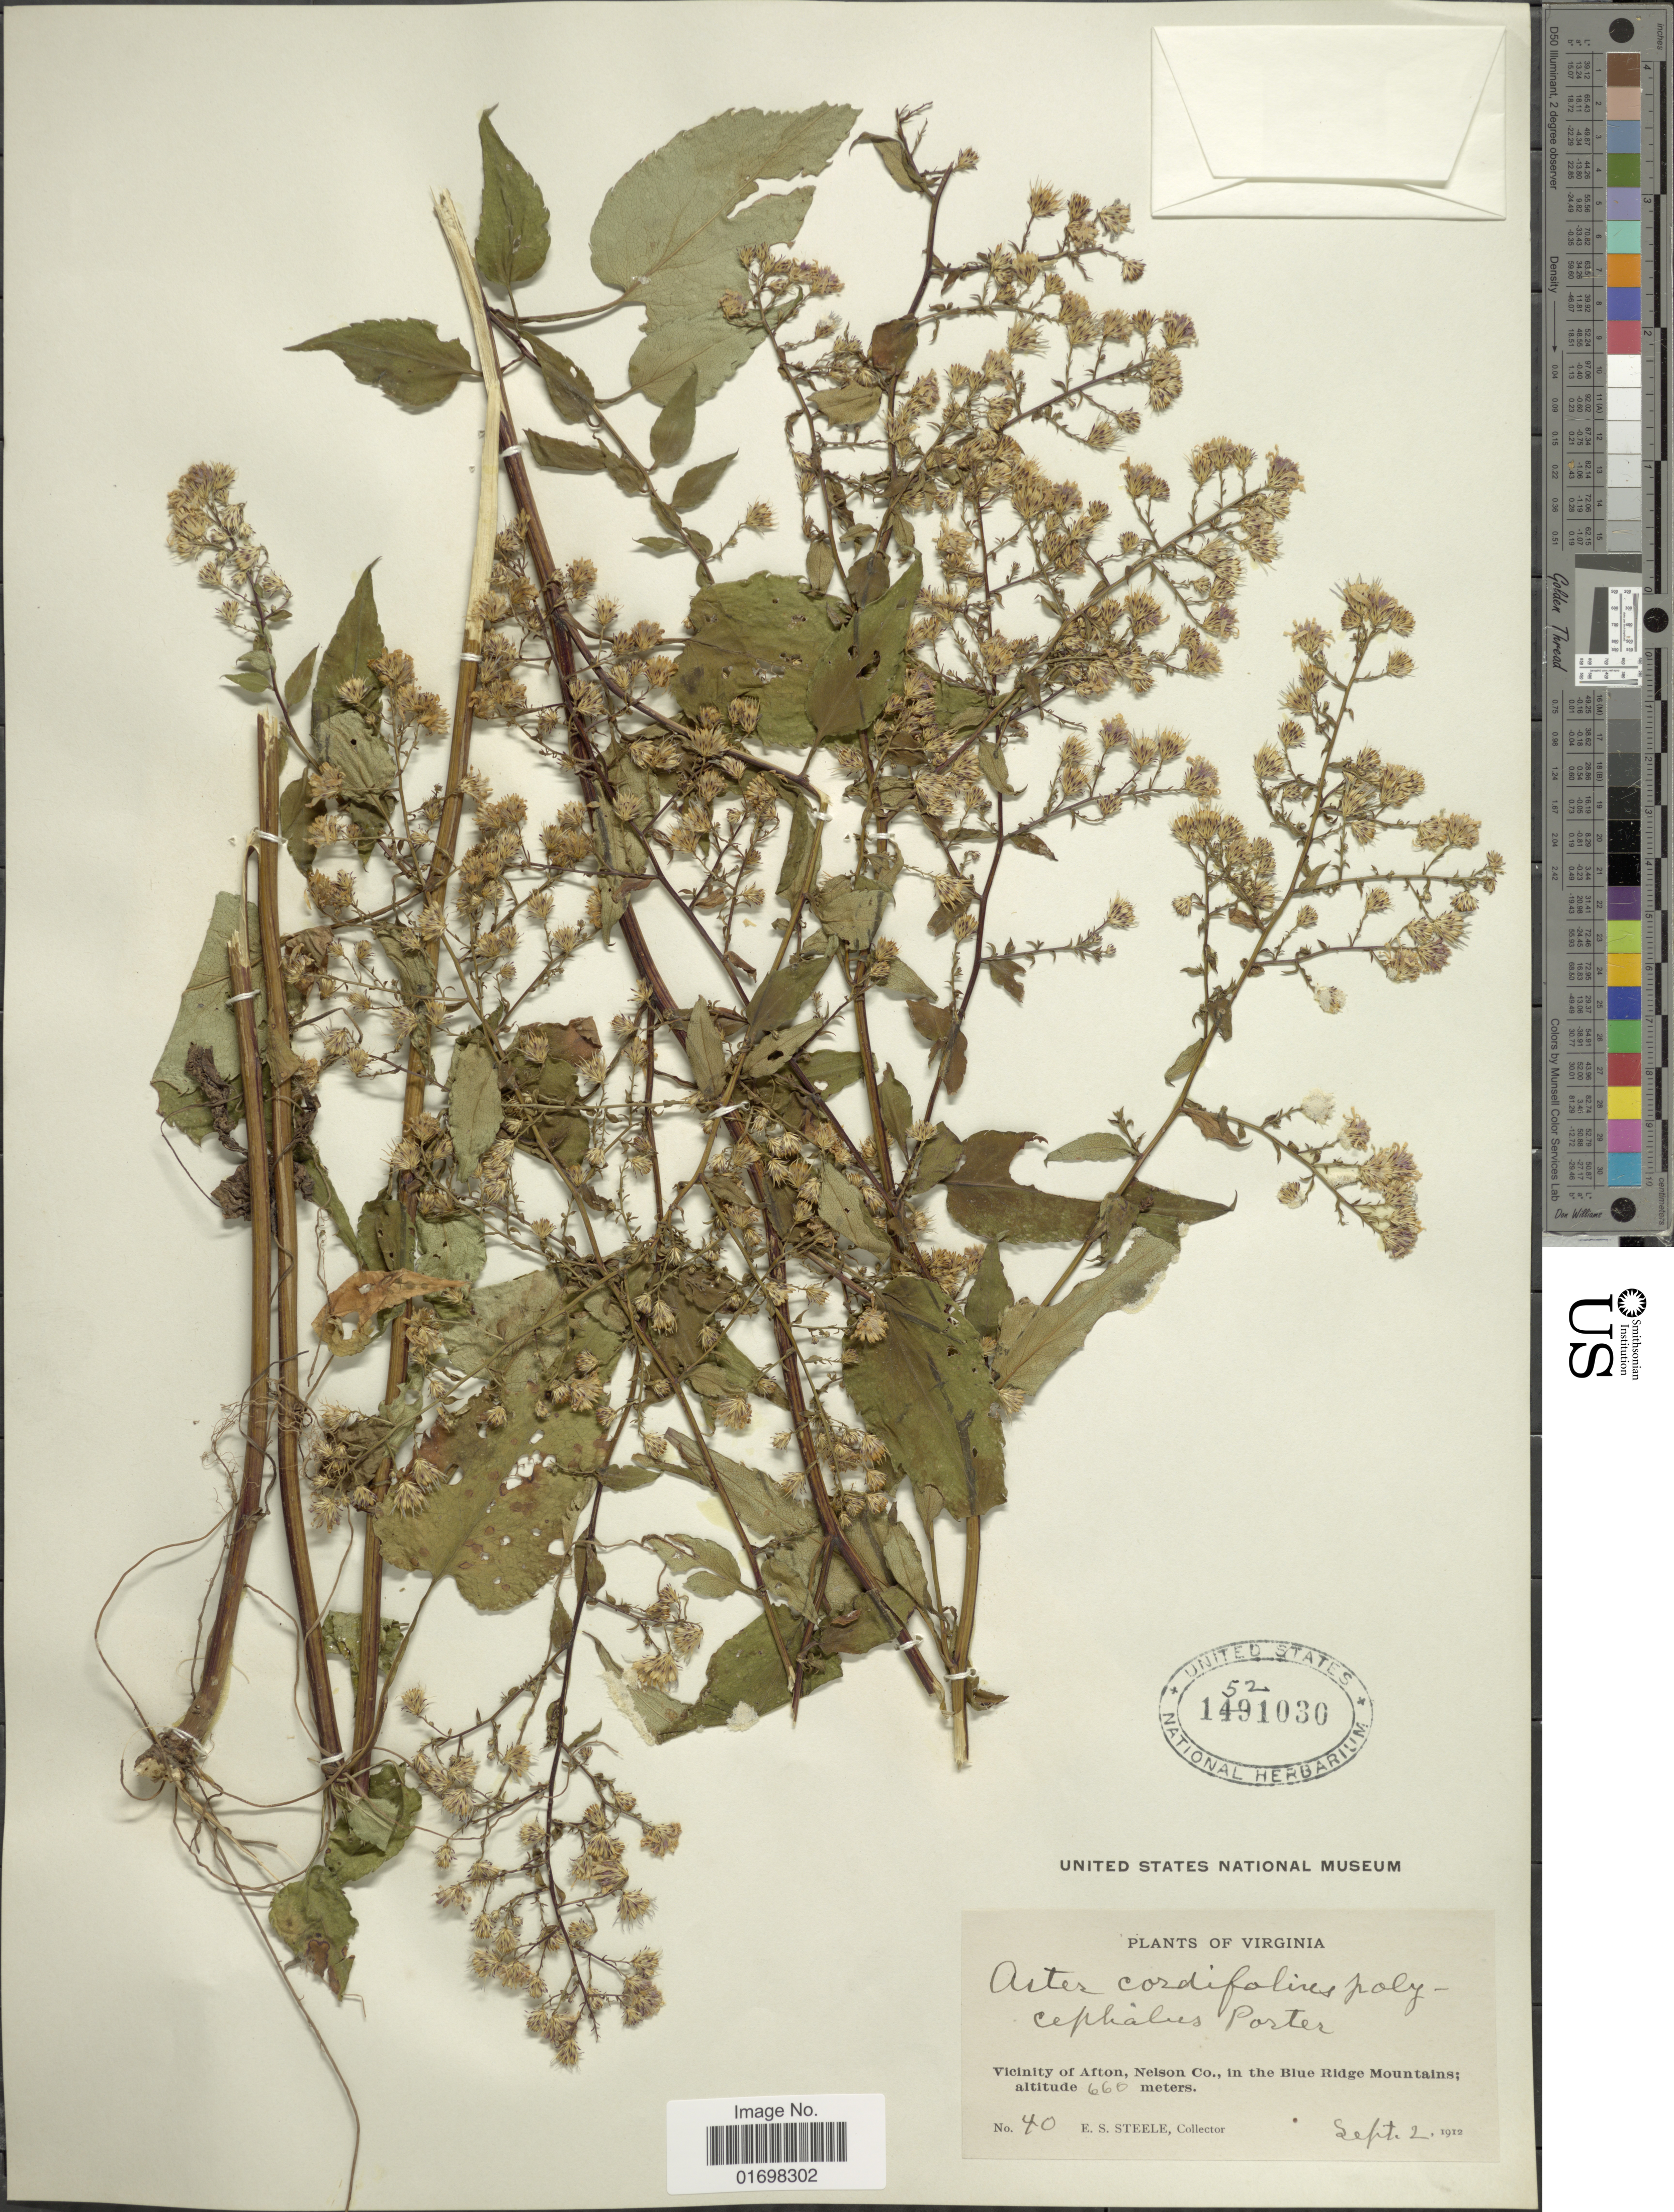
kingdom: Plantae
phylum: Tracheophyta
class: Magnoliopsida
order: Asterales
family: Asteraceae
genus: Symphyotrichum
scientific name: Symphyotrichum cordifolium var. cordifolium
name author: (L.) G.L. Nesom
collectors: E. Steele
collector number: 40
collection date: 1912-09-02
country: United States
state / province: Virginia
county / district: Nelson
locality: Vicinity of Afton, Nelson Co. in the Blue Ridge Mountains.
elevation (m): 660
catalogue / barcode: US 1521030